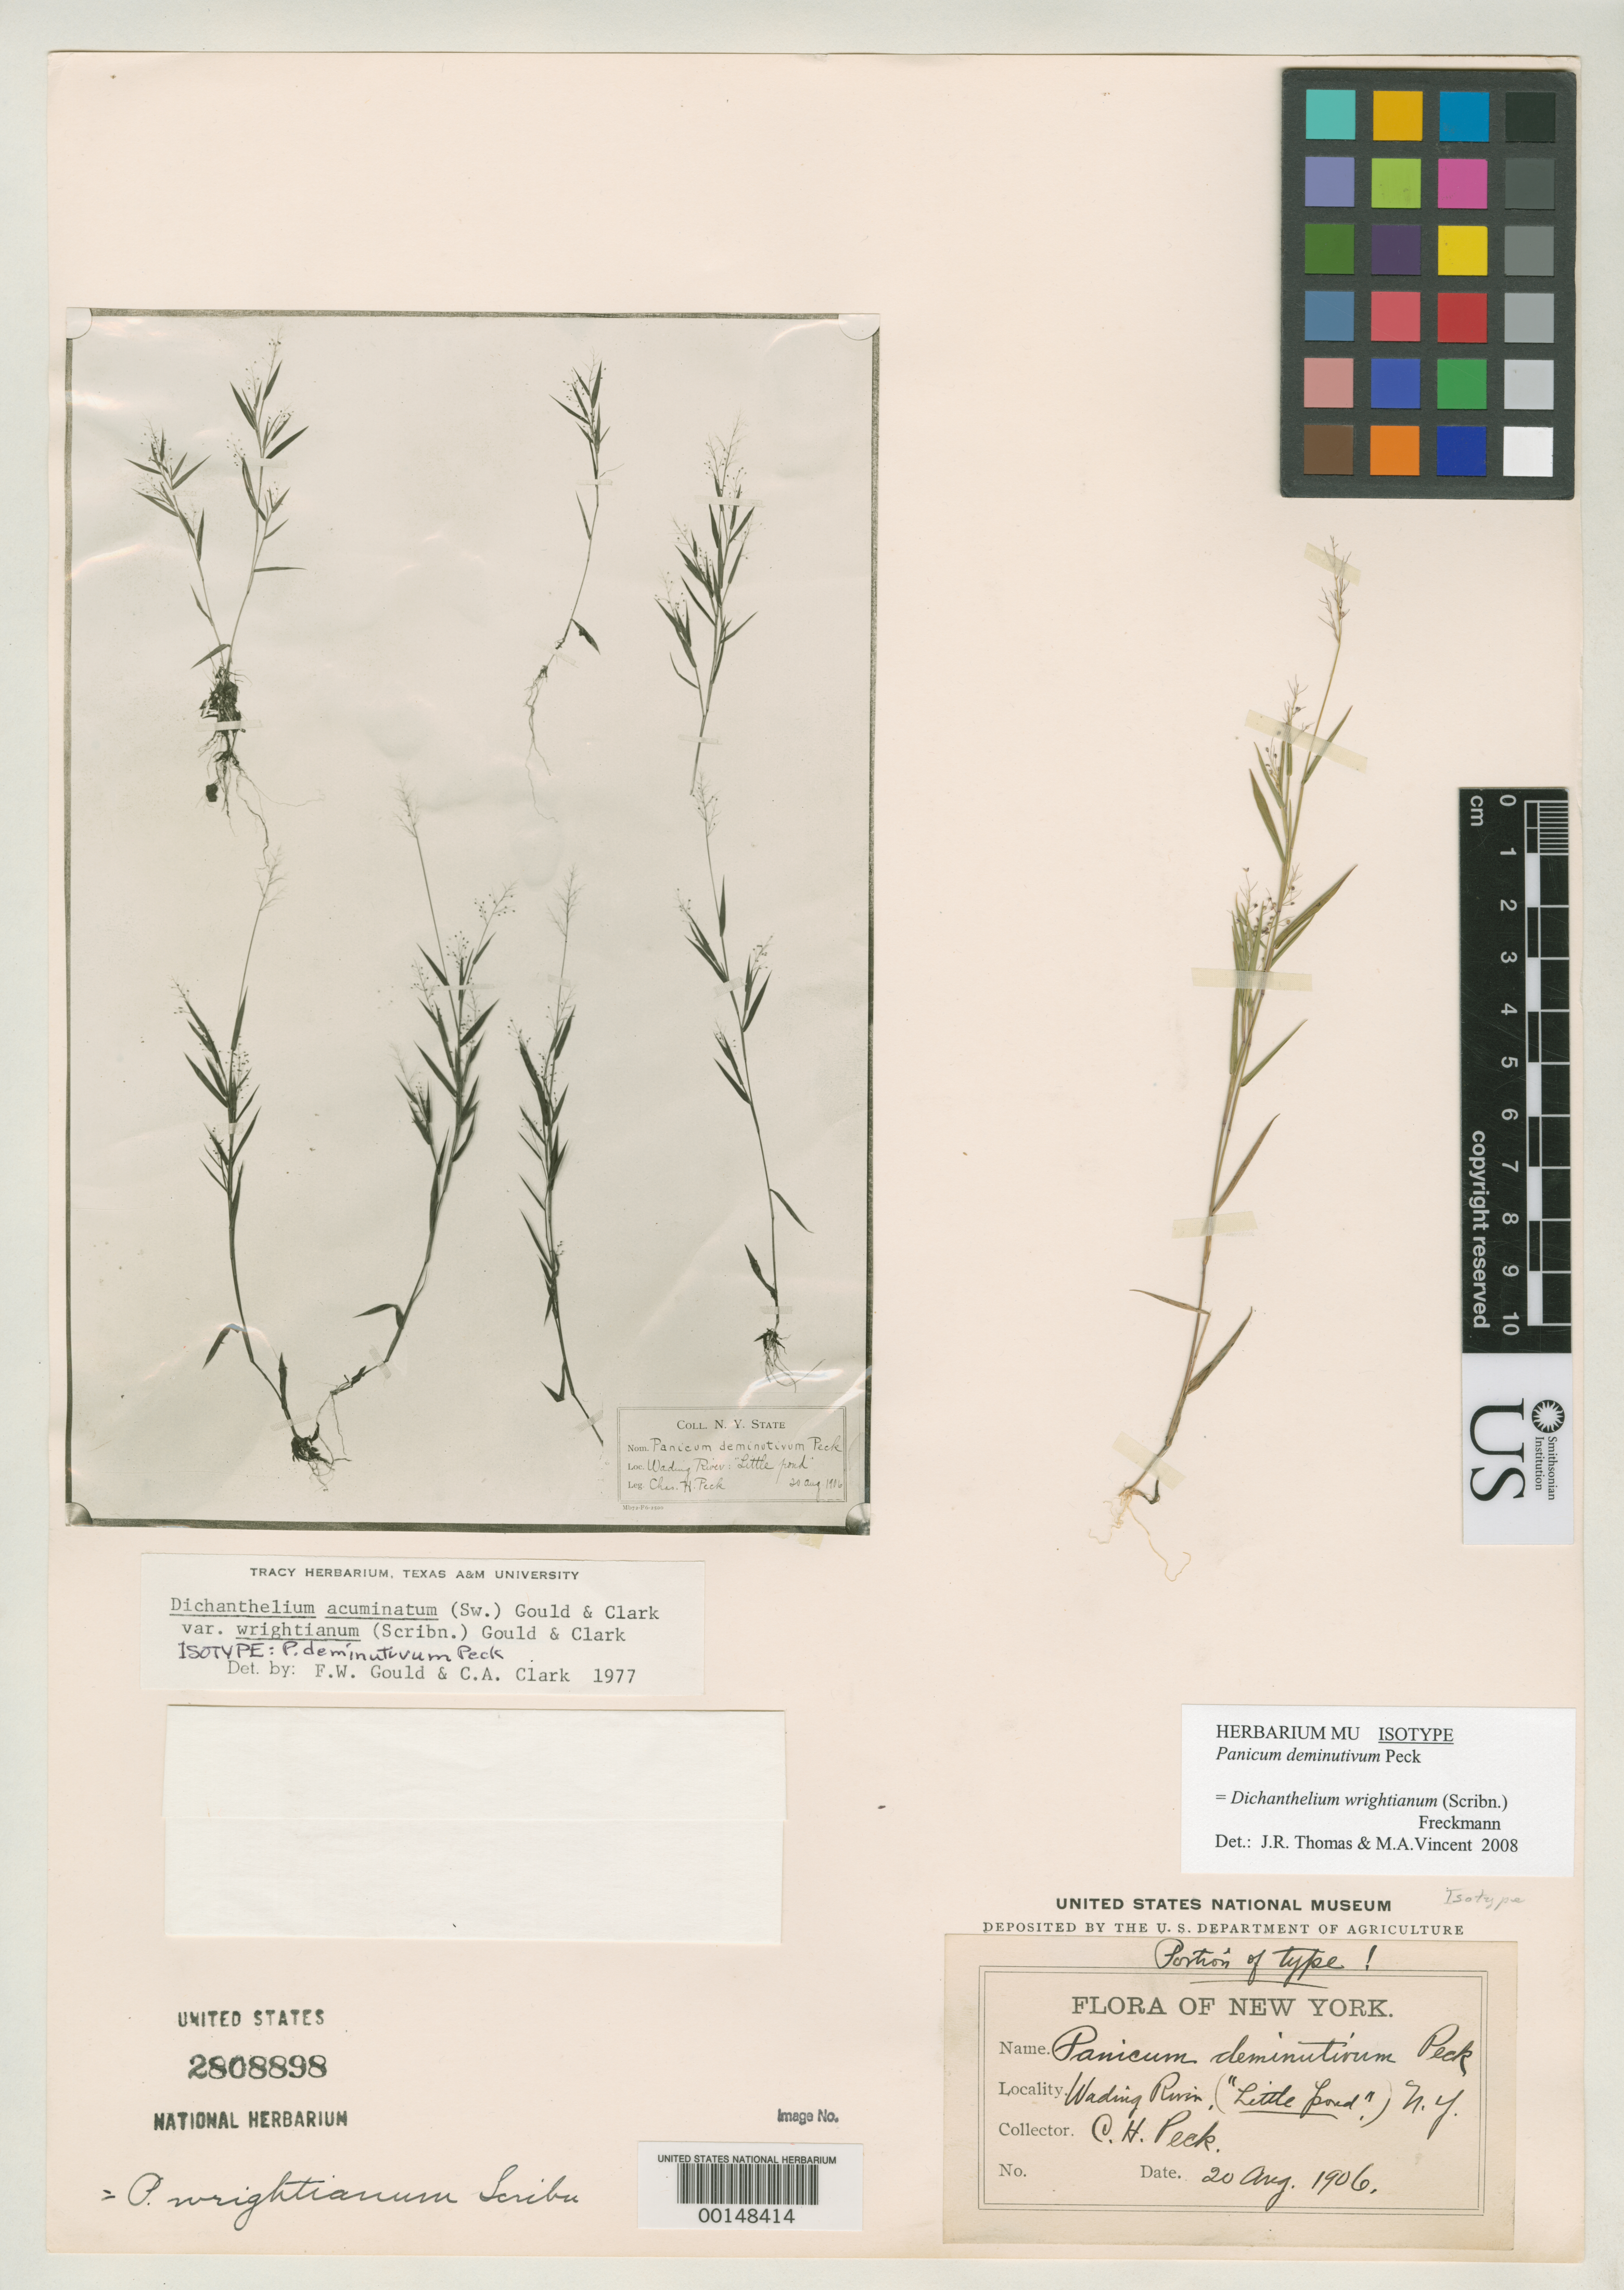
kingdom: Plantae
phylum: Tracheophyta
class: Liliopsida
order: Poales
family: Poaceae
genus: Panicum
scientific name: Panicum deminutivum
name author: Peck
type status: Isotype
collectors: C. H. Peck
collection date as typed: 20 Aug 1906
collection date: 1906-08-20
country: United States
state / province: New York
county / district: Suffolk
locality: Wading River.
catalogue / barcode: US 2808898